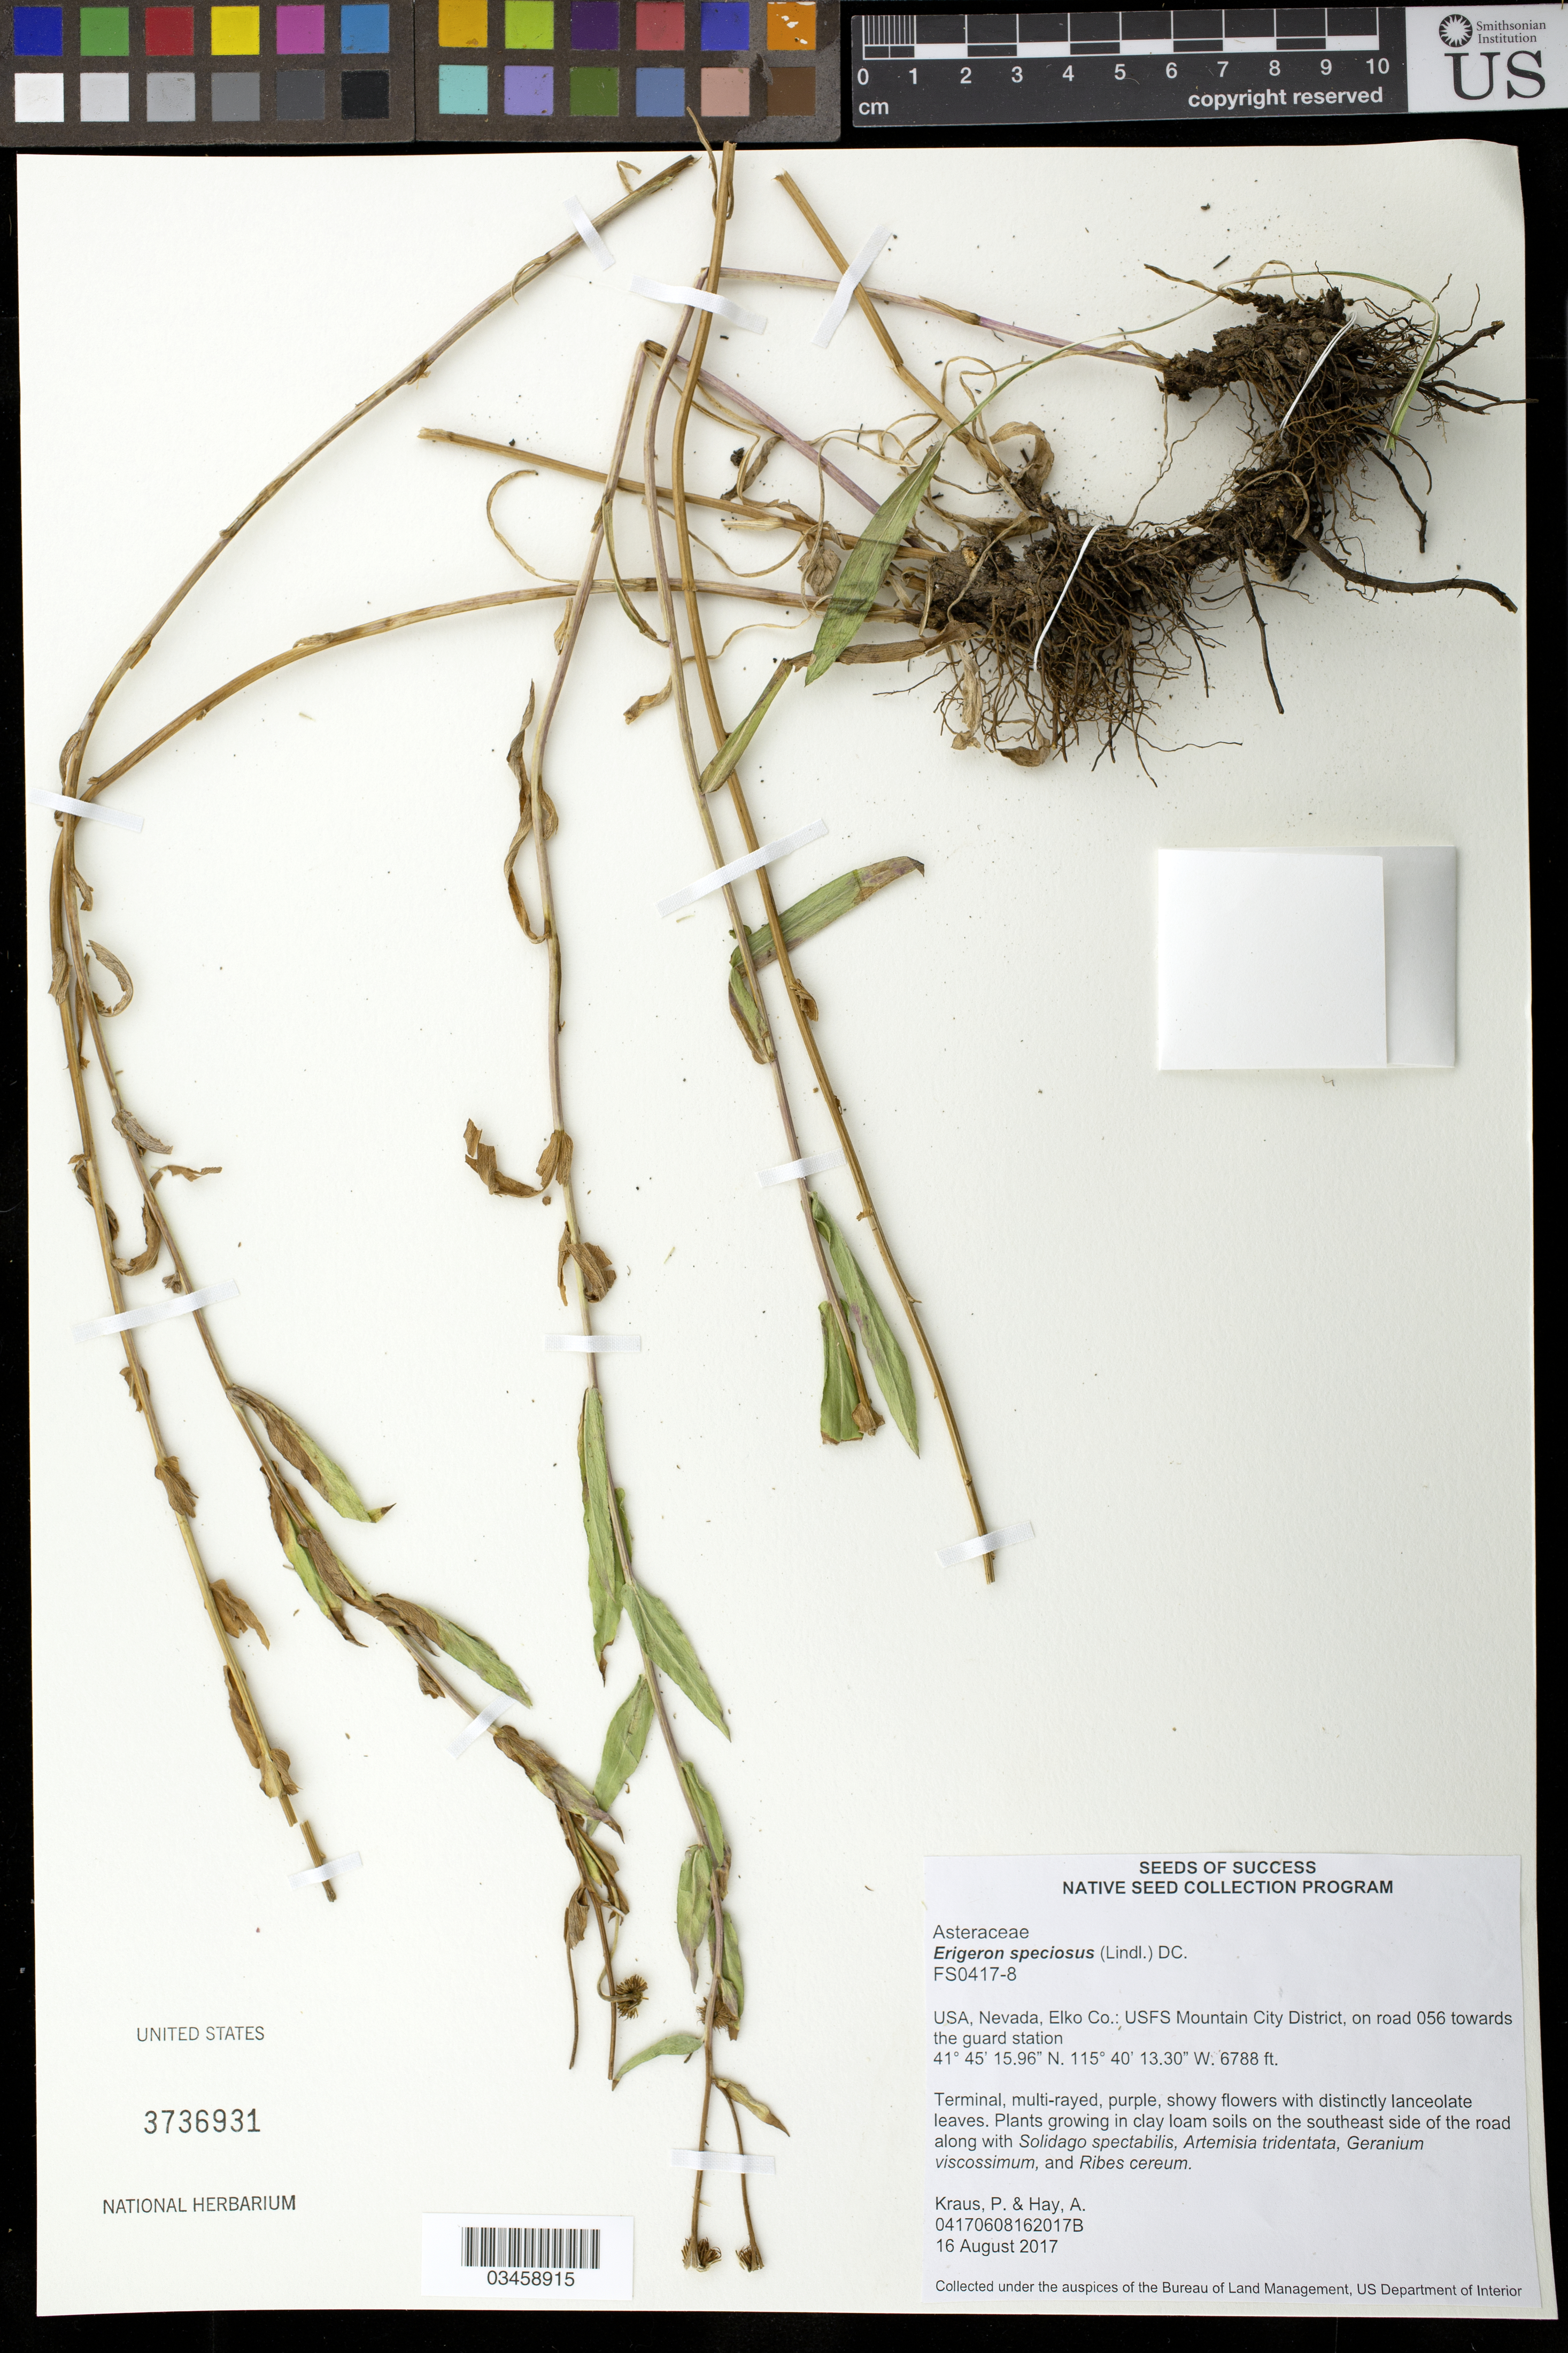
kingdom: Plantae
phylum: Tracheophyta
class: Magnoliopsida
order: Asterales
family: Asteraceae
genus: Erigeron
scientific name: Erigeron speciosus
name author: (Lindl.) DC.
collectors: P. Kraus & A. Hay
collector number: FS0417-8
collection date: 2017-08-16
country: United States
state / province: Nevada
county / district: Elko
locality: USFS Mountain City District, on road 056 towards the guard station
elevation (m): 2069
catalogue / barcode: US 3736931